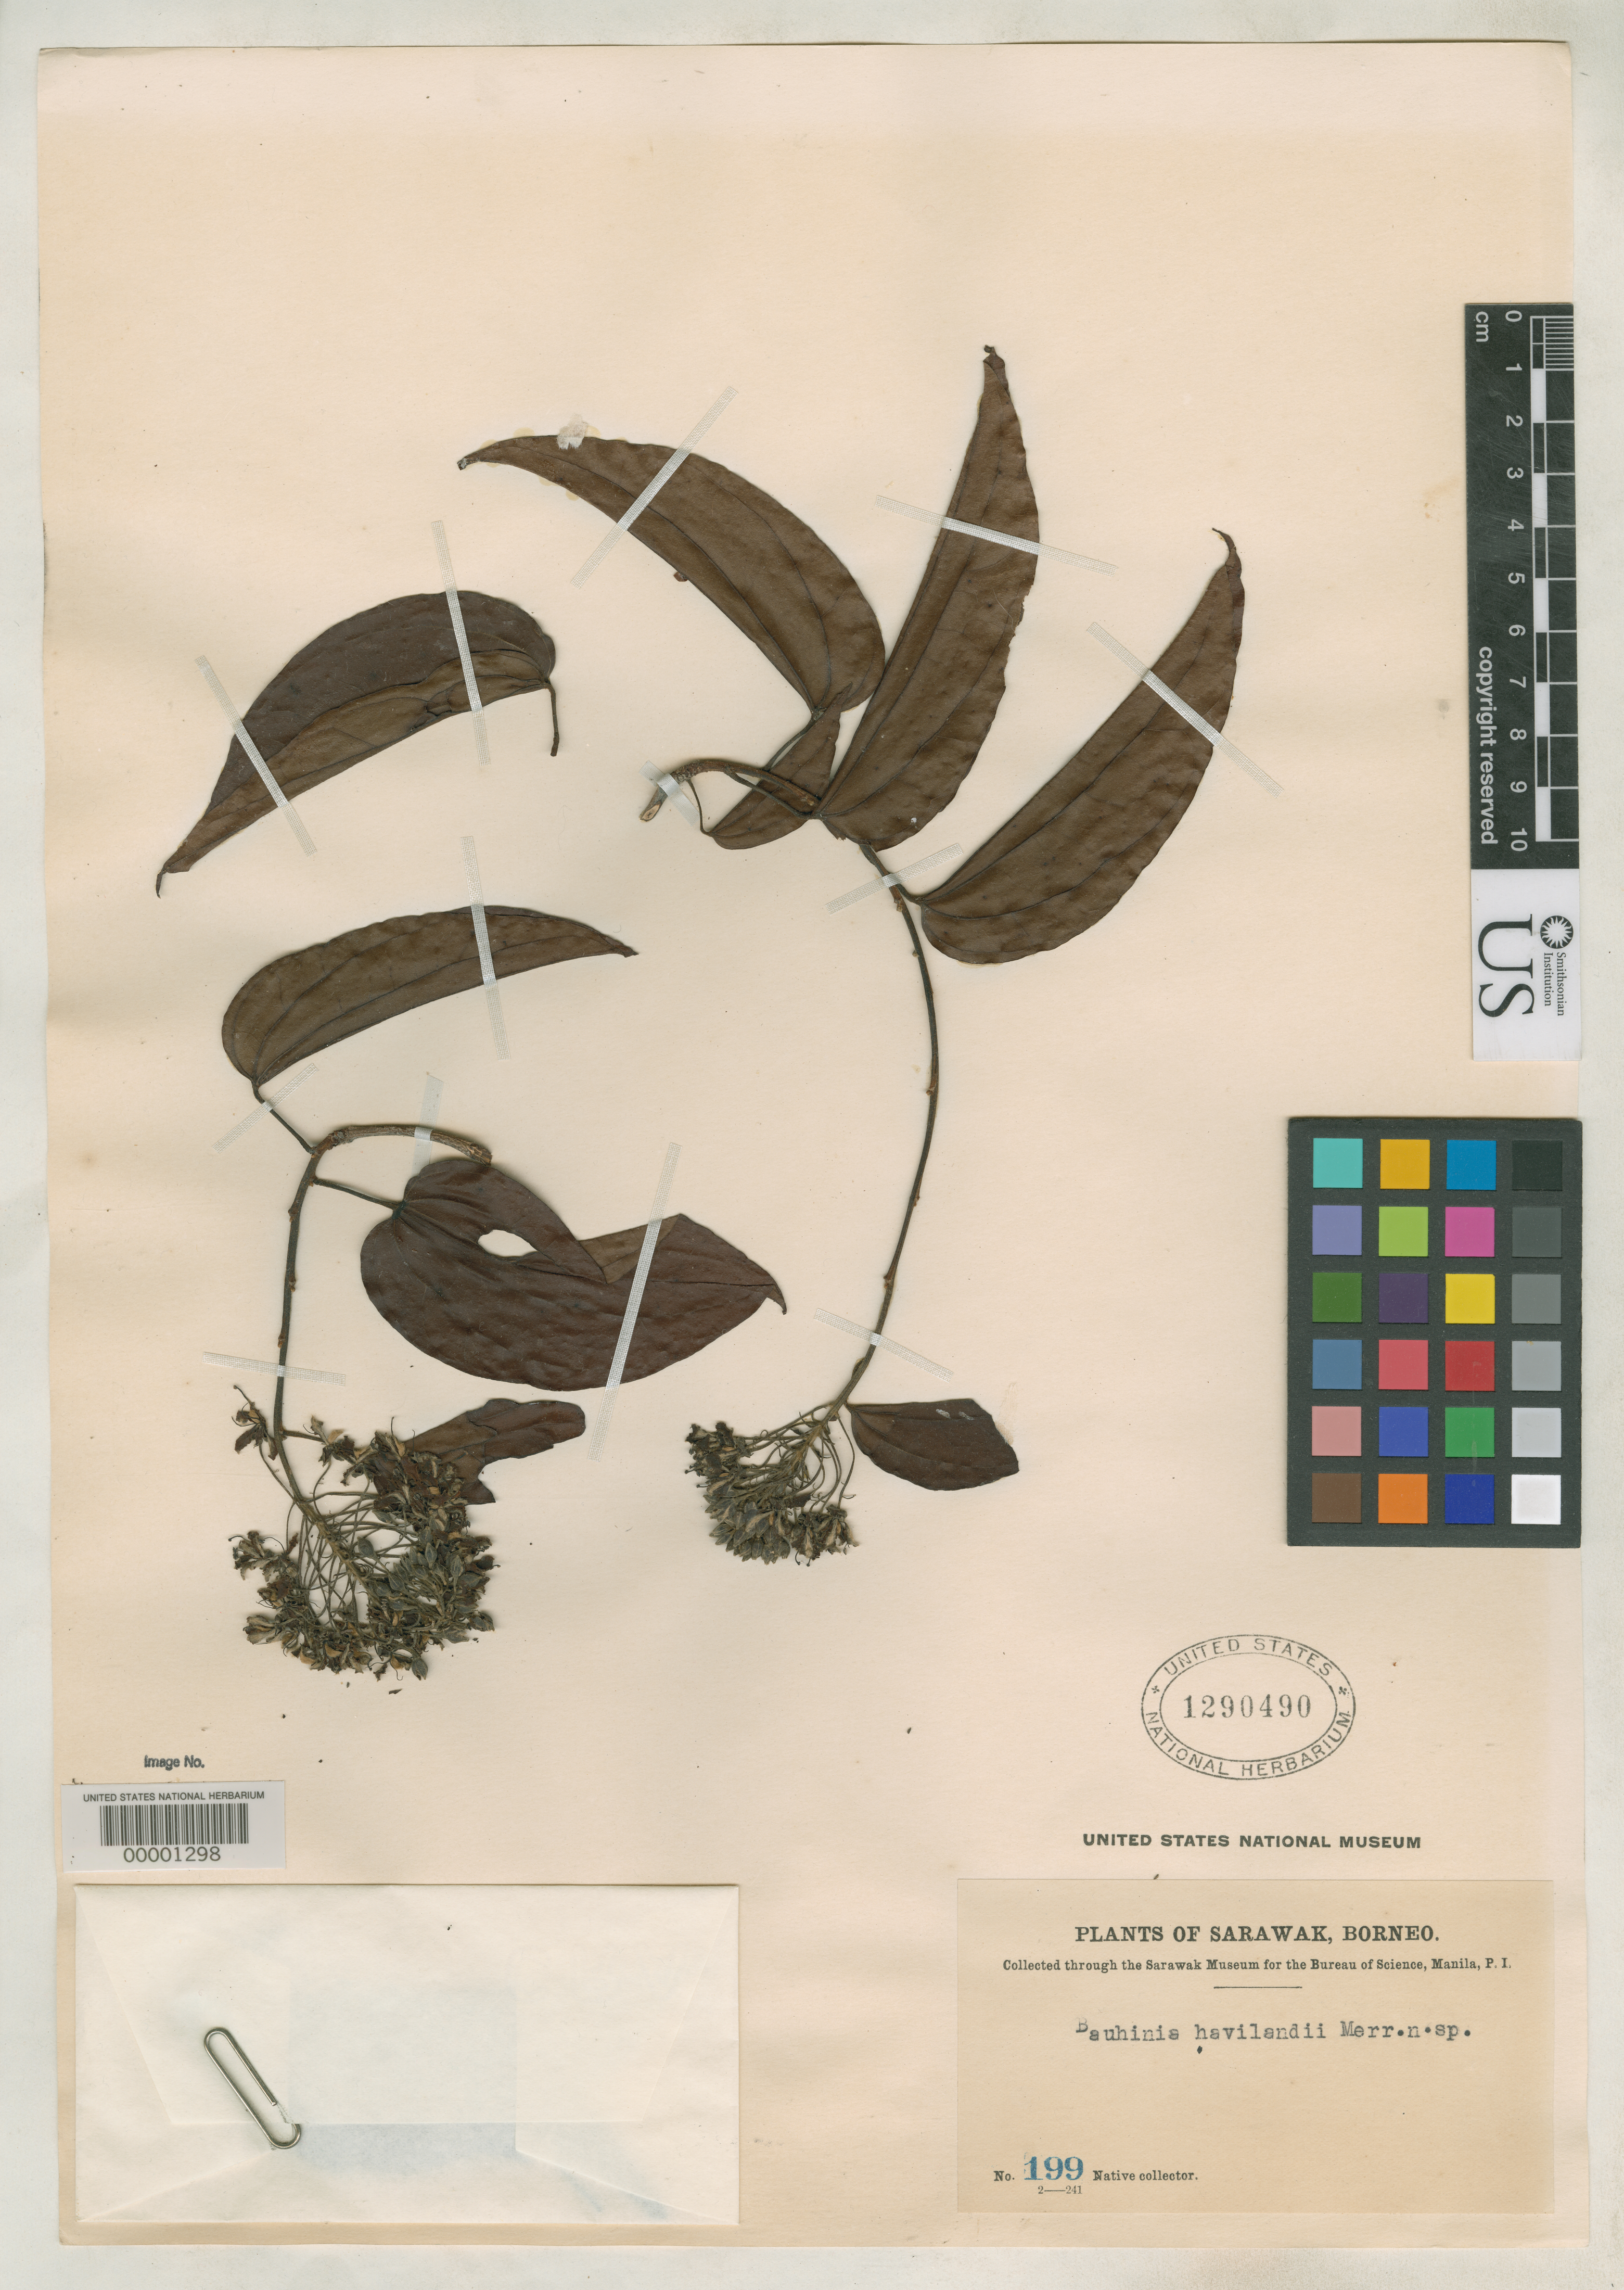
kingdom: Plantae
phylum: Tracheophyta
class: Magnoliopsida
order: Fabales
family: Fabaceae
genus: Bauhinia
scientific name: Bauhinia havilandii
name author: Merr.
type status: Isotype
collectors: Native collector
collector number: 199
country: Malaysia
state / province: Sarawak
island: Borneo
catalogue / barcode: US 1290490